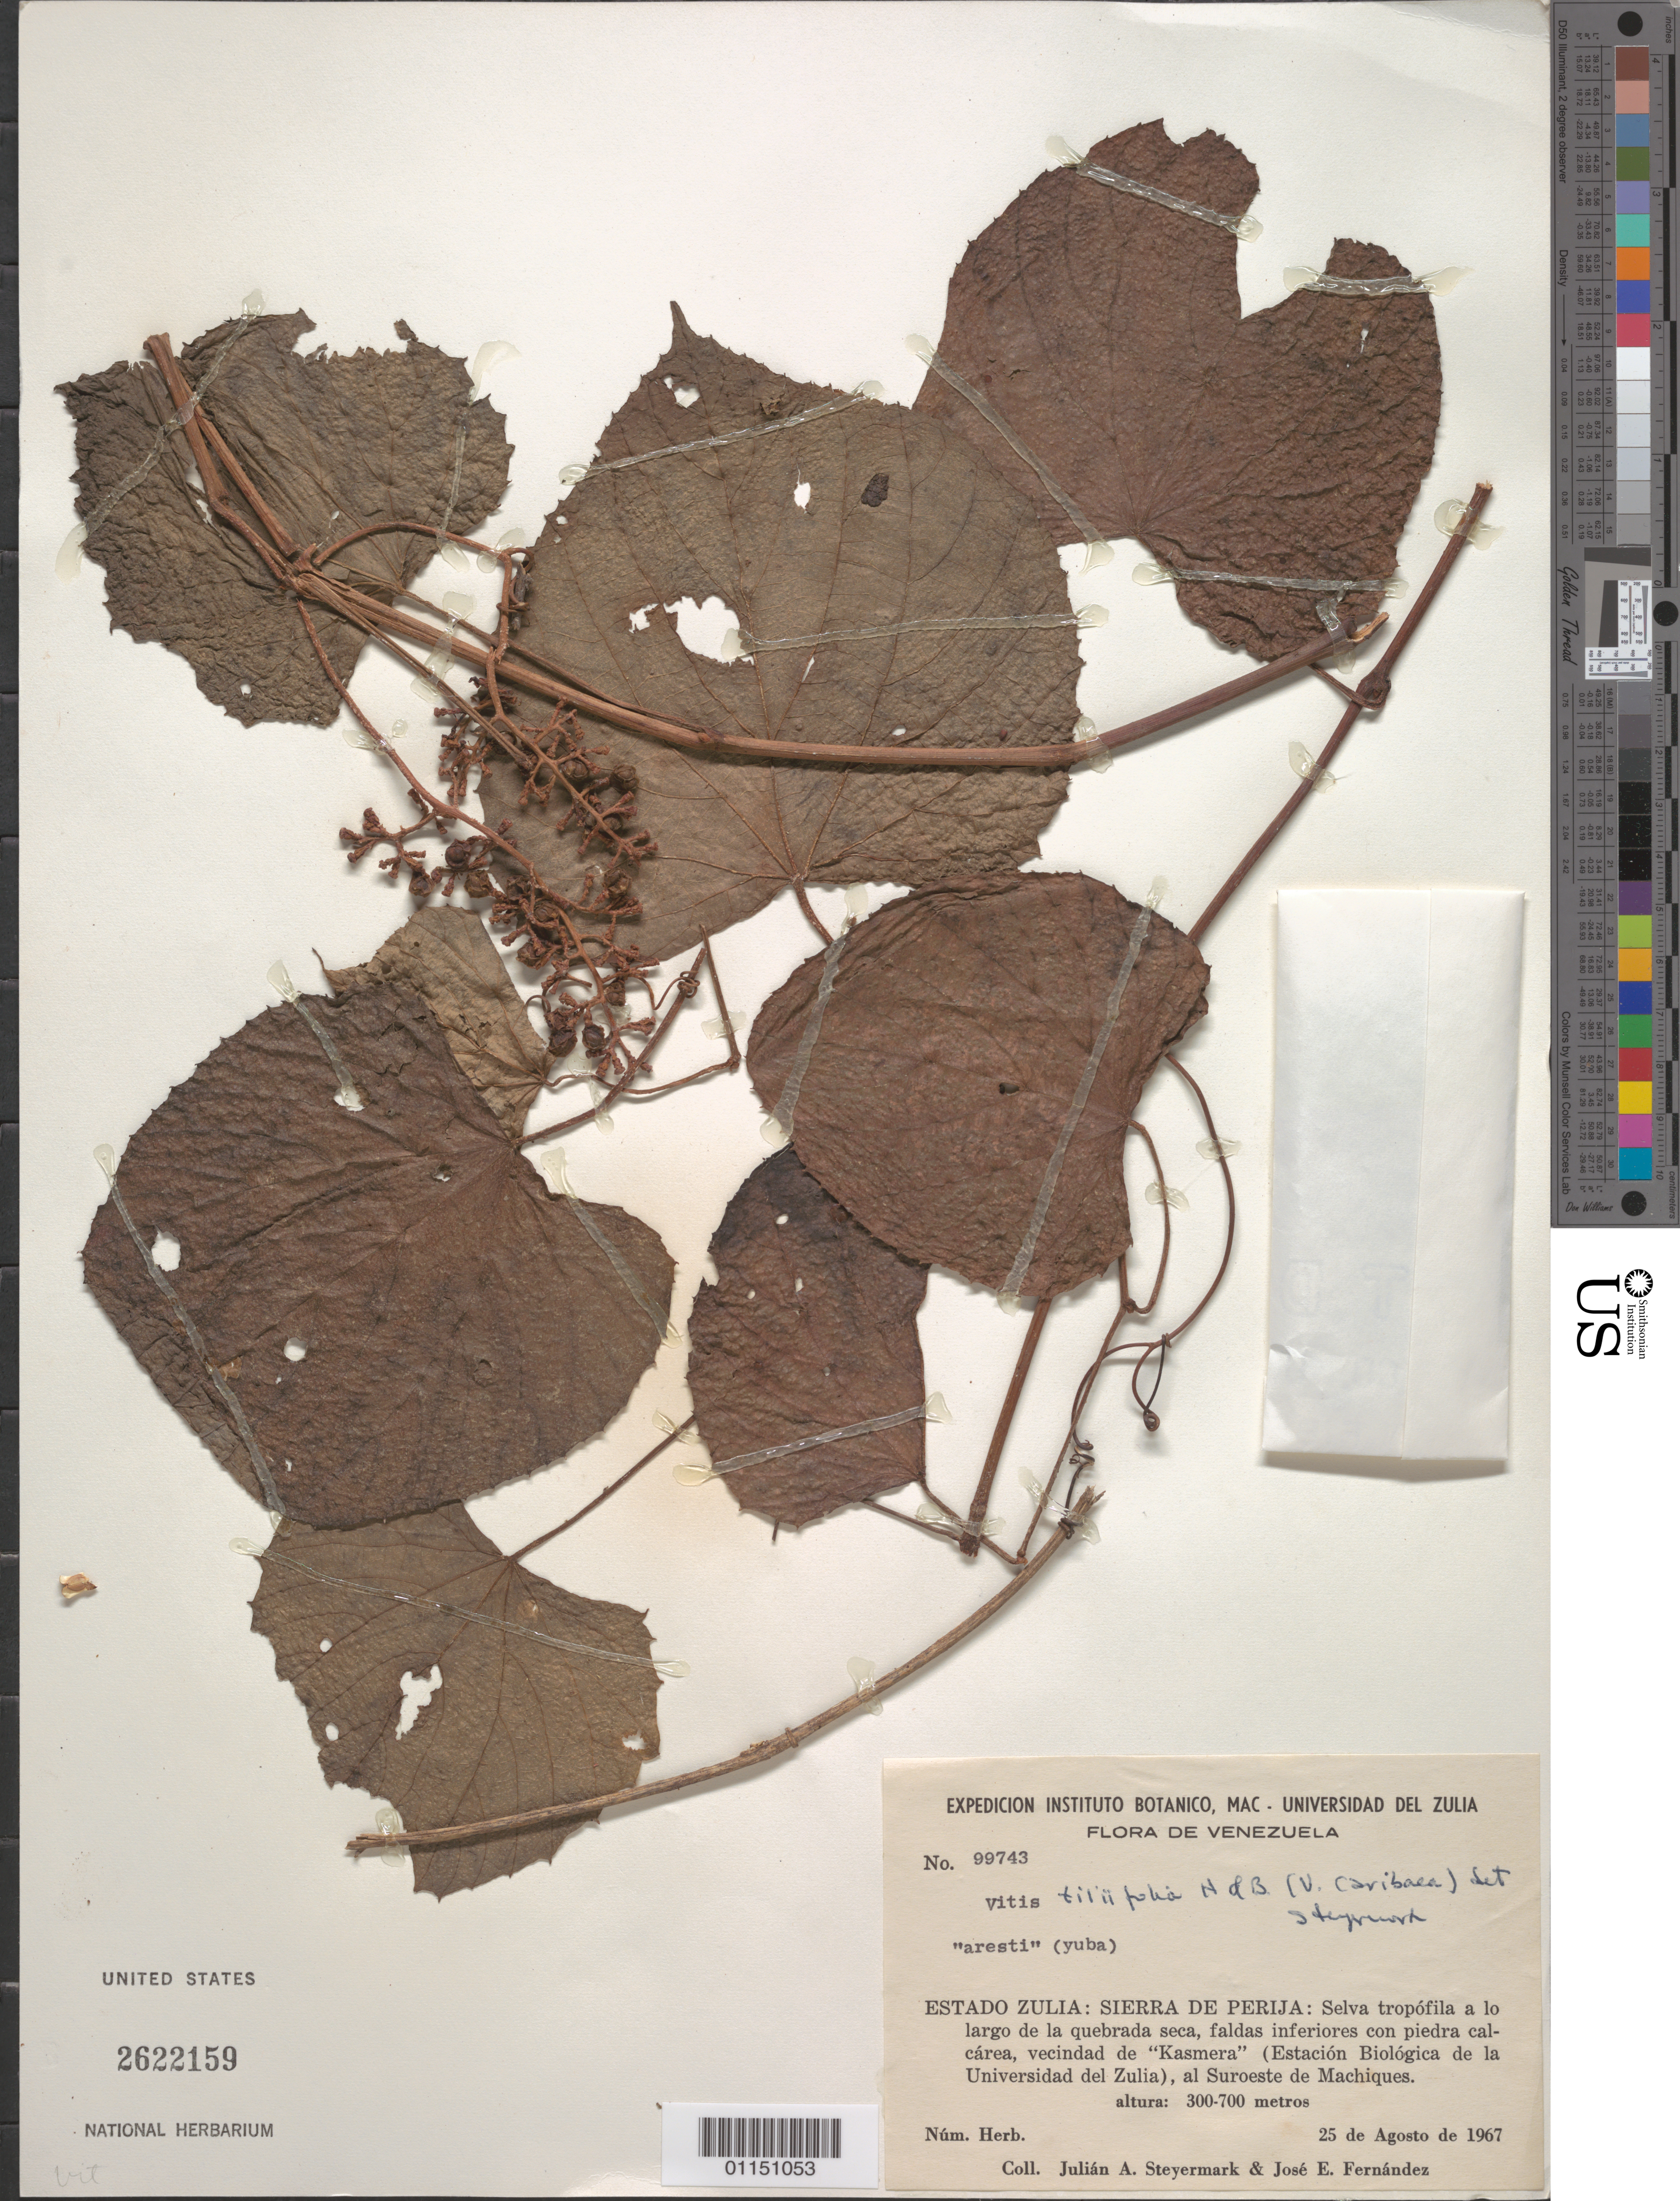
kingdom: Plantae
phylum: Tracheophyta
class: Magnoliopsida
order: Vitales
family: Vitaceae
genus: Vitis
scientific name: Vitis tiliaefolia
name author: Willd.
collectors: J. Steyermark & J. Fernández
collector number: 99743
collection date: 1967-08-25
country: Venezuela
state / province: Zulia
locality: Sierra de Perija.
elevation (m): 300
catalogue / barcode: US 2622159